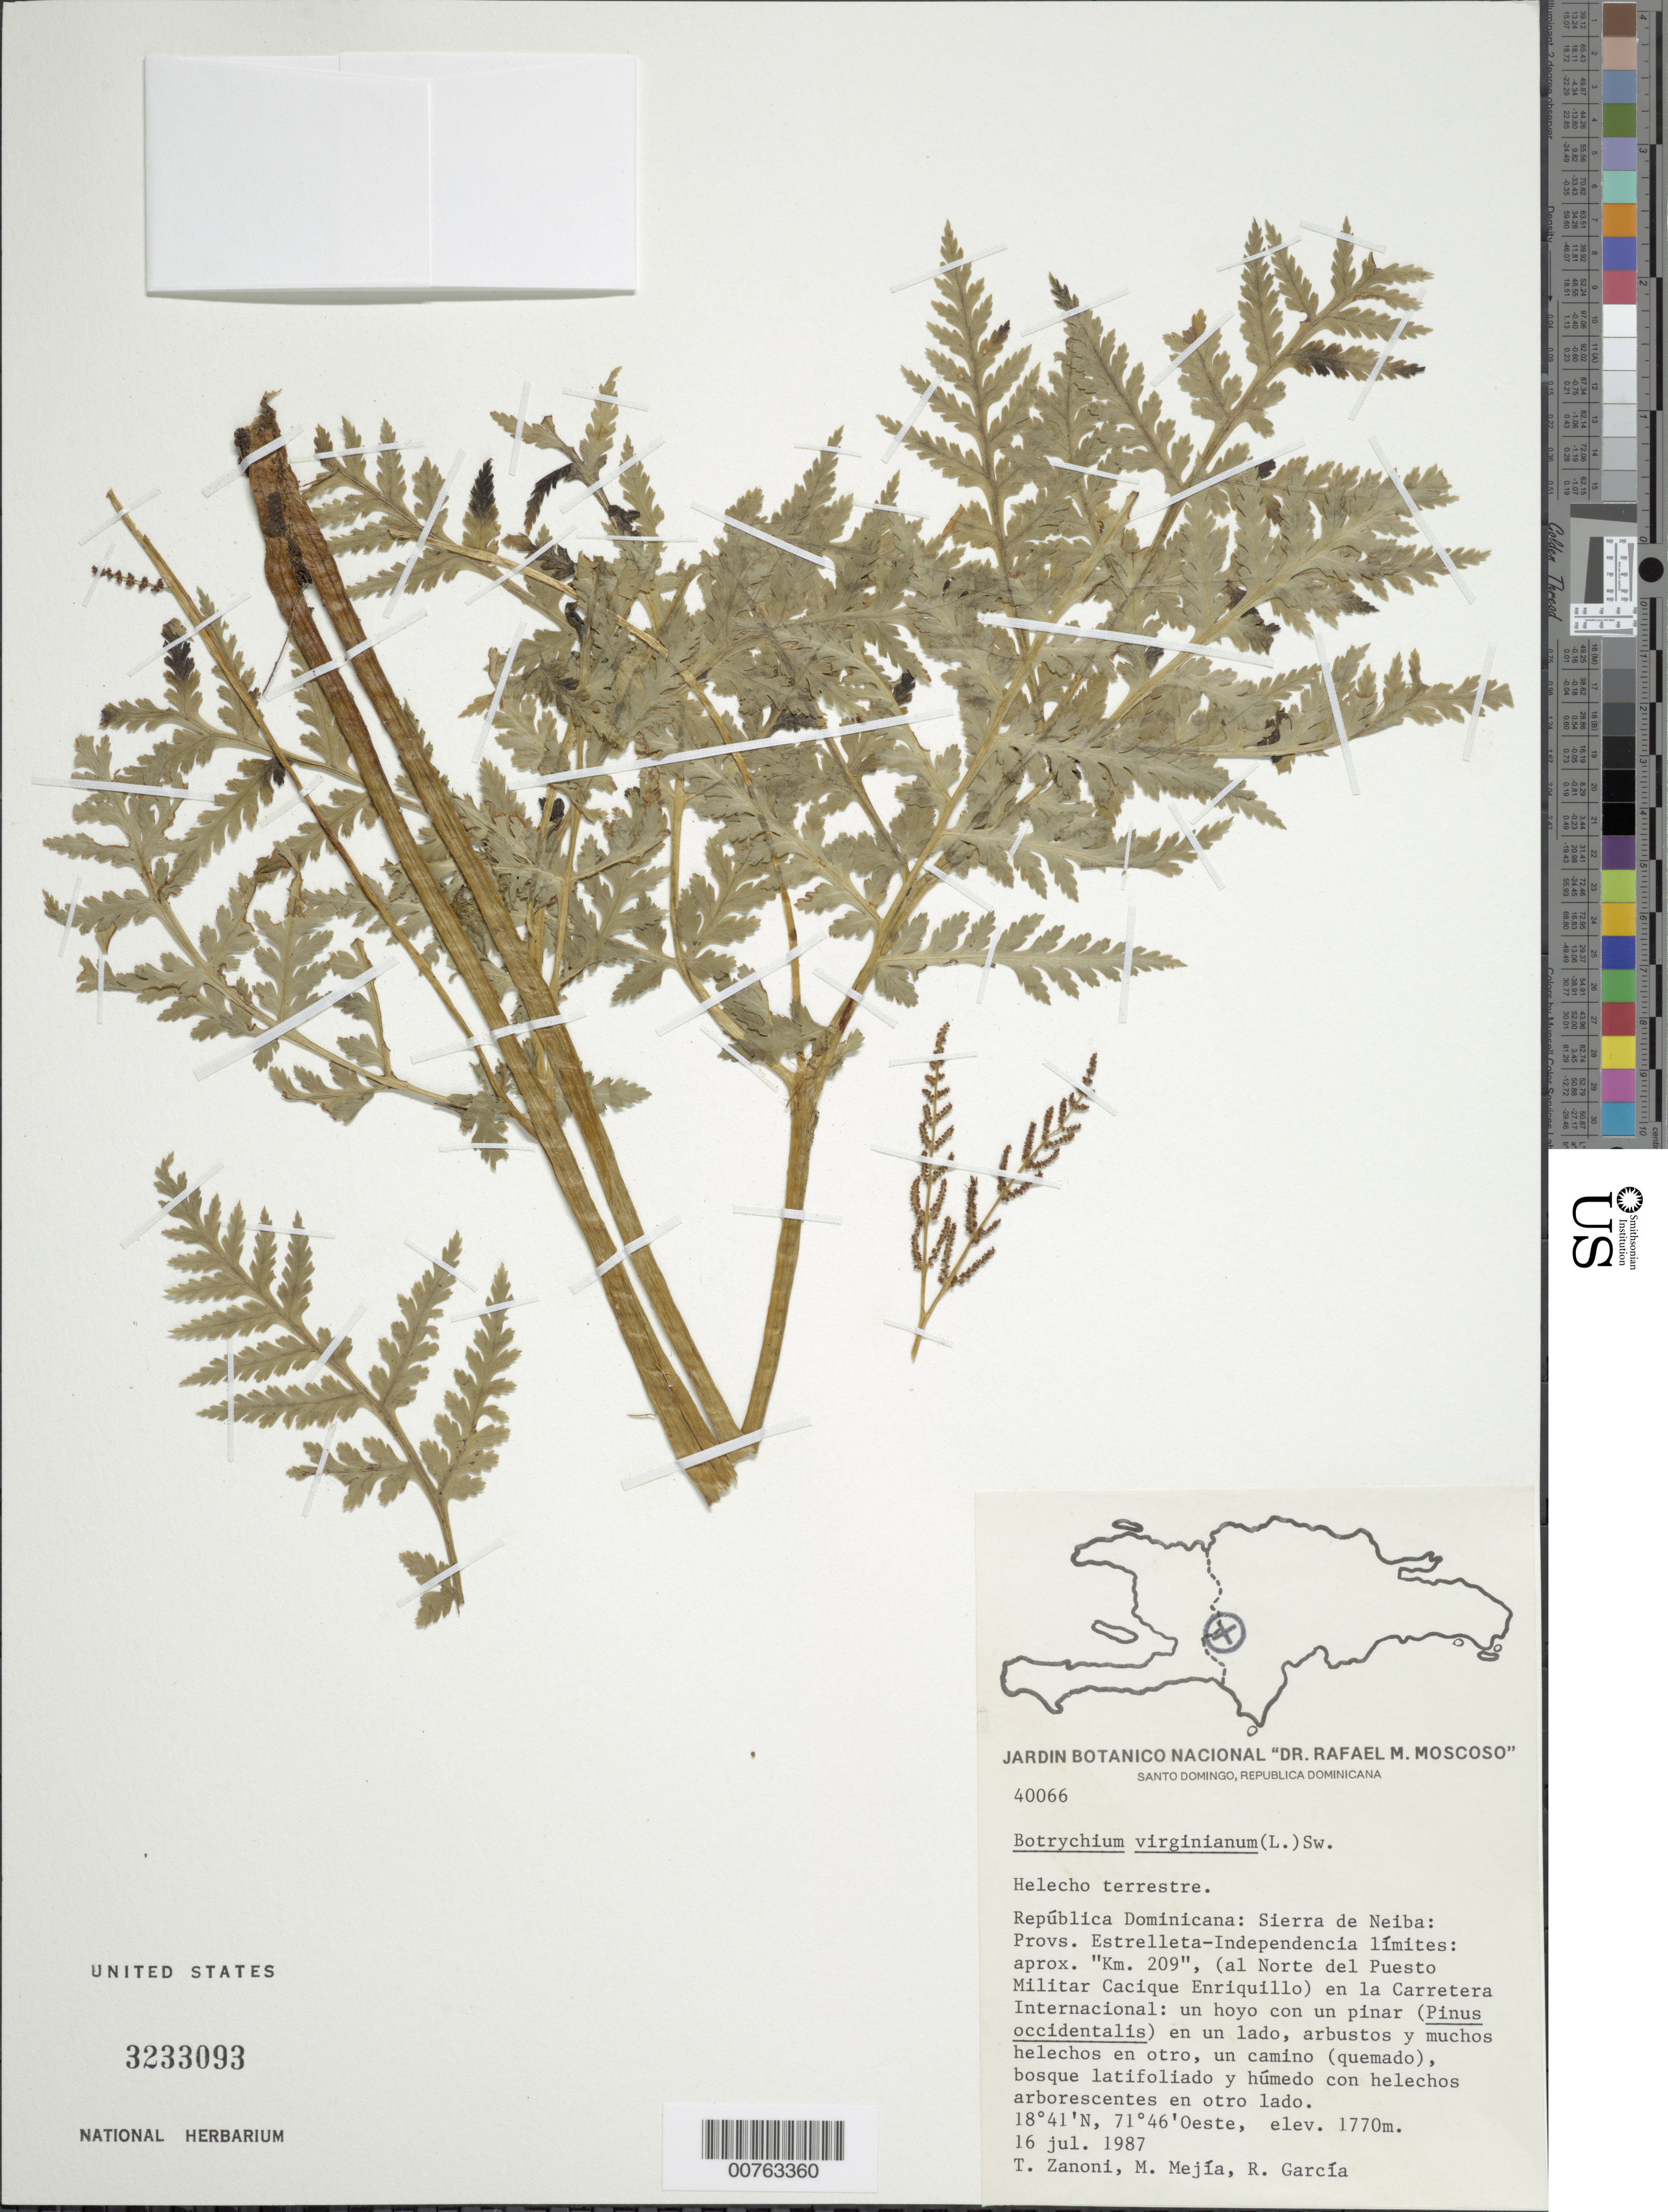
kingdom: Plantae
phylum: Tracheophyta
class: Polypodiopsida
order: Ophioglossales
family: Ophioglossaceae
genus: Botrychium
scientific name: Botrychium virginianum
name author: (L.) Sw.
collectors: T. A. Zanoni, M. Mejia & R. G. García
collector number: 40066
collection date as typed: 16 Jul 1987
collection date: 1987-07-16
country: Dominican Republic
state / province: Elías Piña / Independencia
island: Hispaniola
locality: Sierra de Neiba, aprox. "km. 209" (al N del Puesto Militar Cacique Enriquillo) en la Carretera Internacional. Un camino quemado.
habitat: Un hoyo con un pinar (Pinus occidentalis) en un lado, arbustos y muchos helechos en el otro, bosque latifoliado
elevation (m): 1770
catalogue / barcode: US 3233093